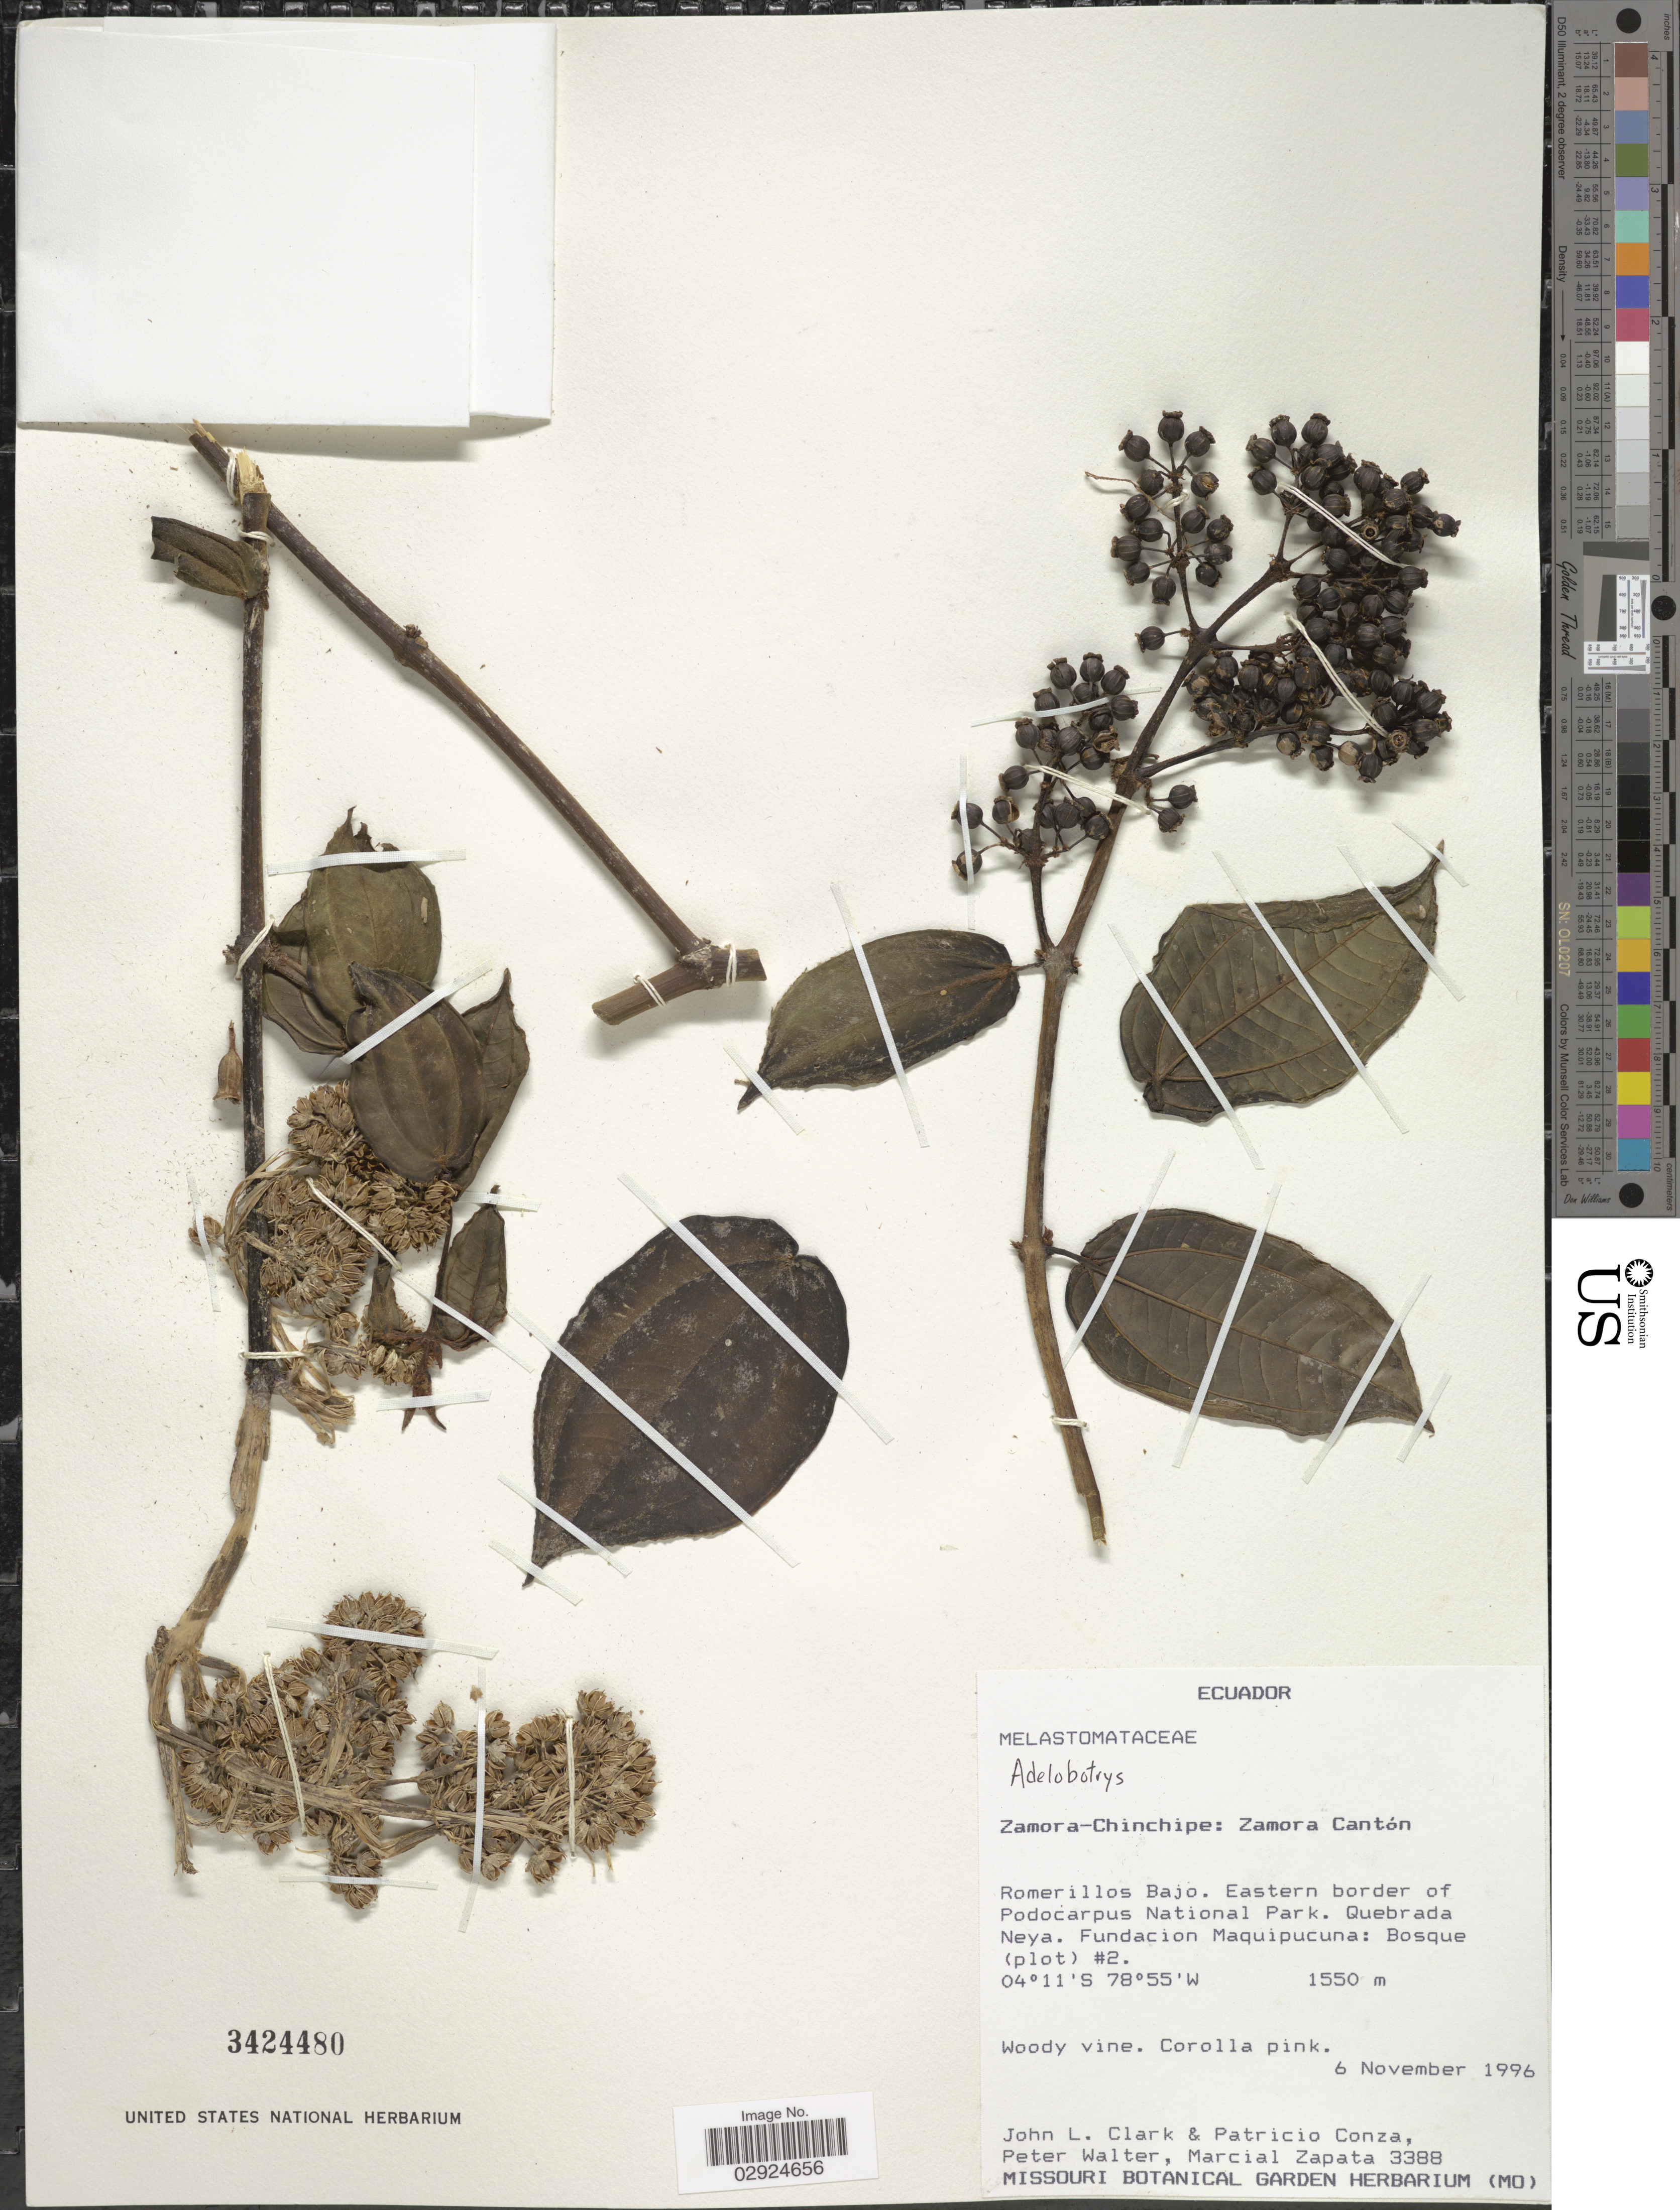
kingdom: Plantae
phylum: Tracheophyta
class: Magnoliopsida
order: Myrtales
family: Melastomataceae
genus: Adelobotrys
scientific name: Adelobotrys sp.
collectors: J. L. Clark, P. Conza, P. Walter & M. Zapata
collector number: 3388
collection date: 1996-11-06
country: Ecuador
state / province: Zamora-Chinchipe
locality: Zamora Cantón. Romerillos Bajo. Eastern border of Podocarpus National Park. Quebrada Neya. Fundacion Maquipucuna: Bosque (plot) #2.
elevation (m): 1550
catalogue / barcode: US 3424480